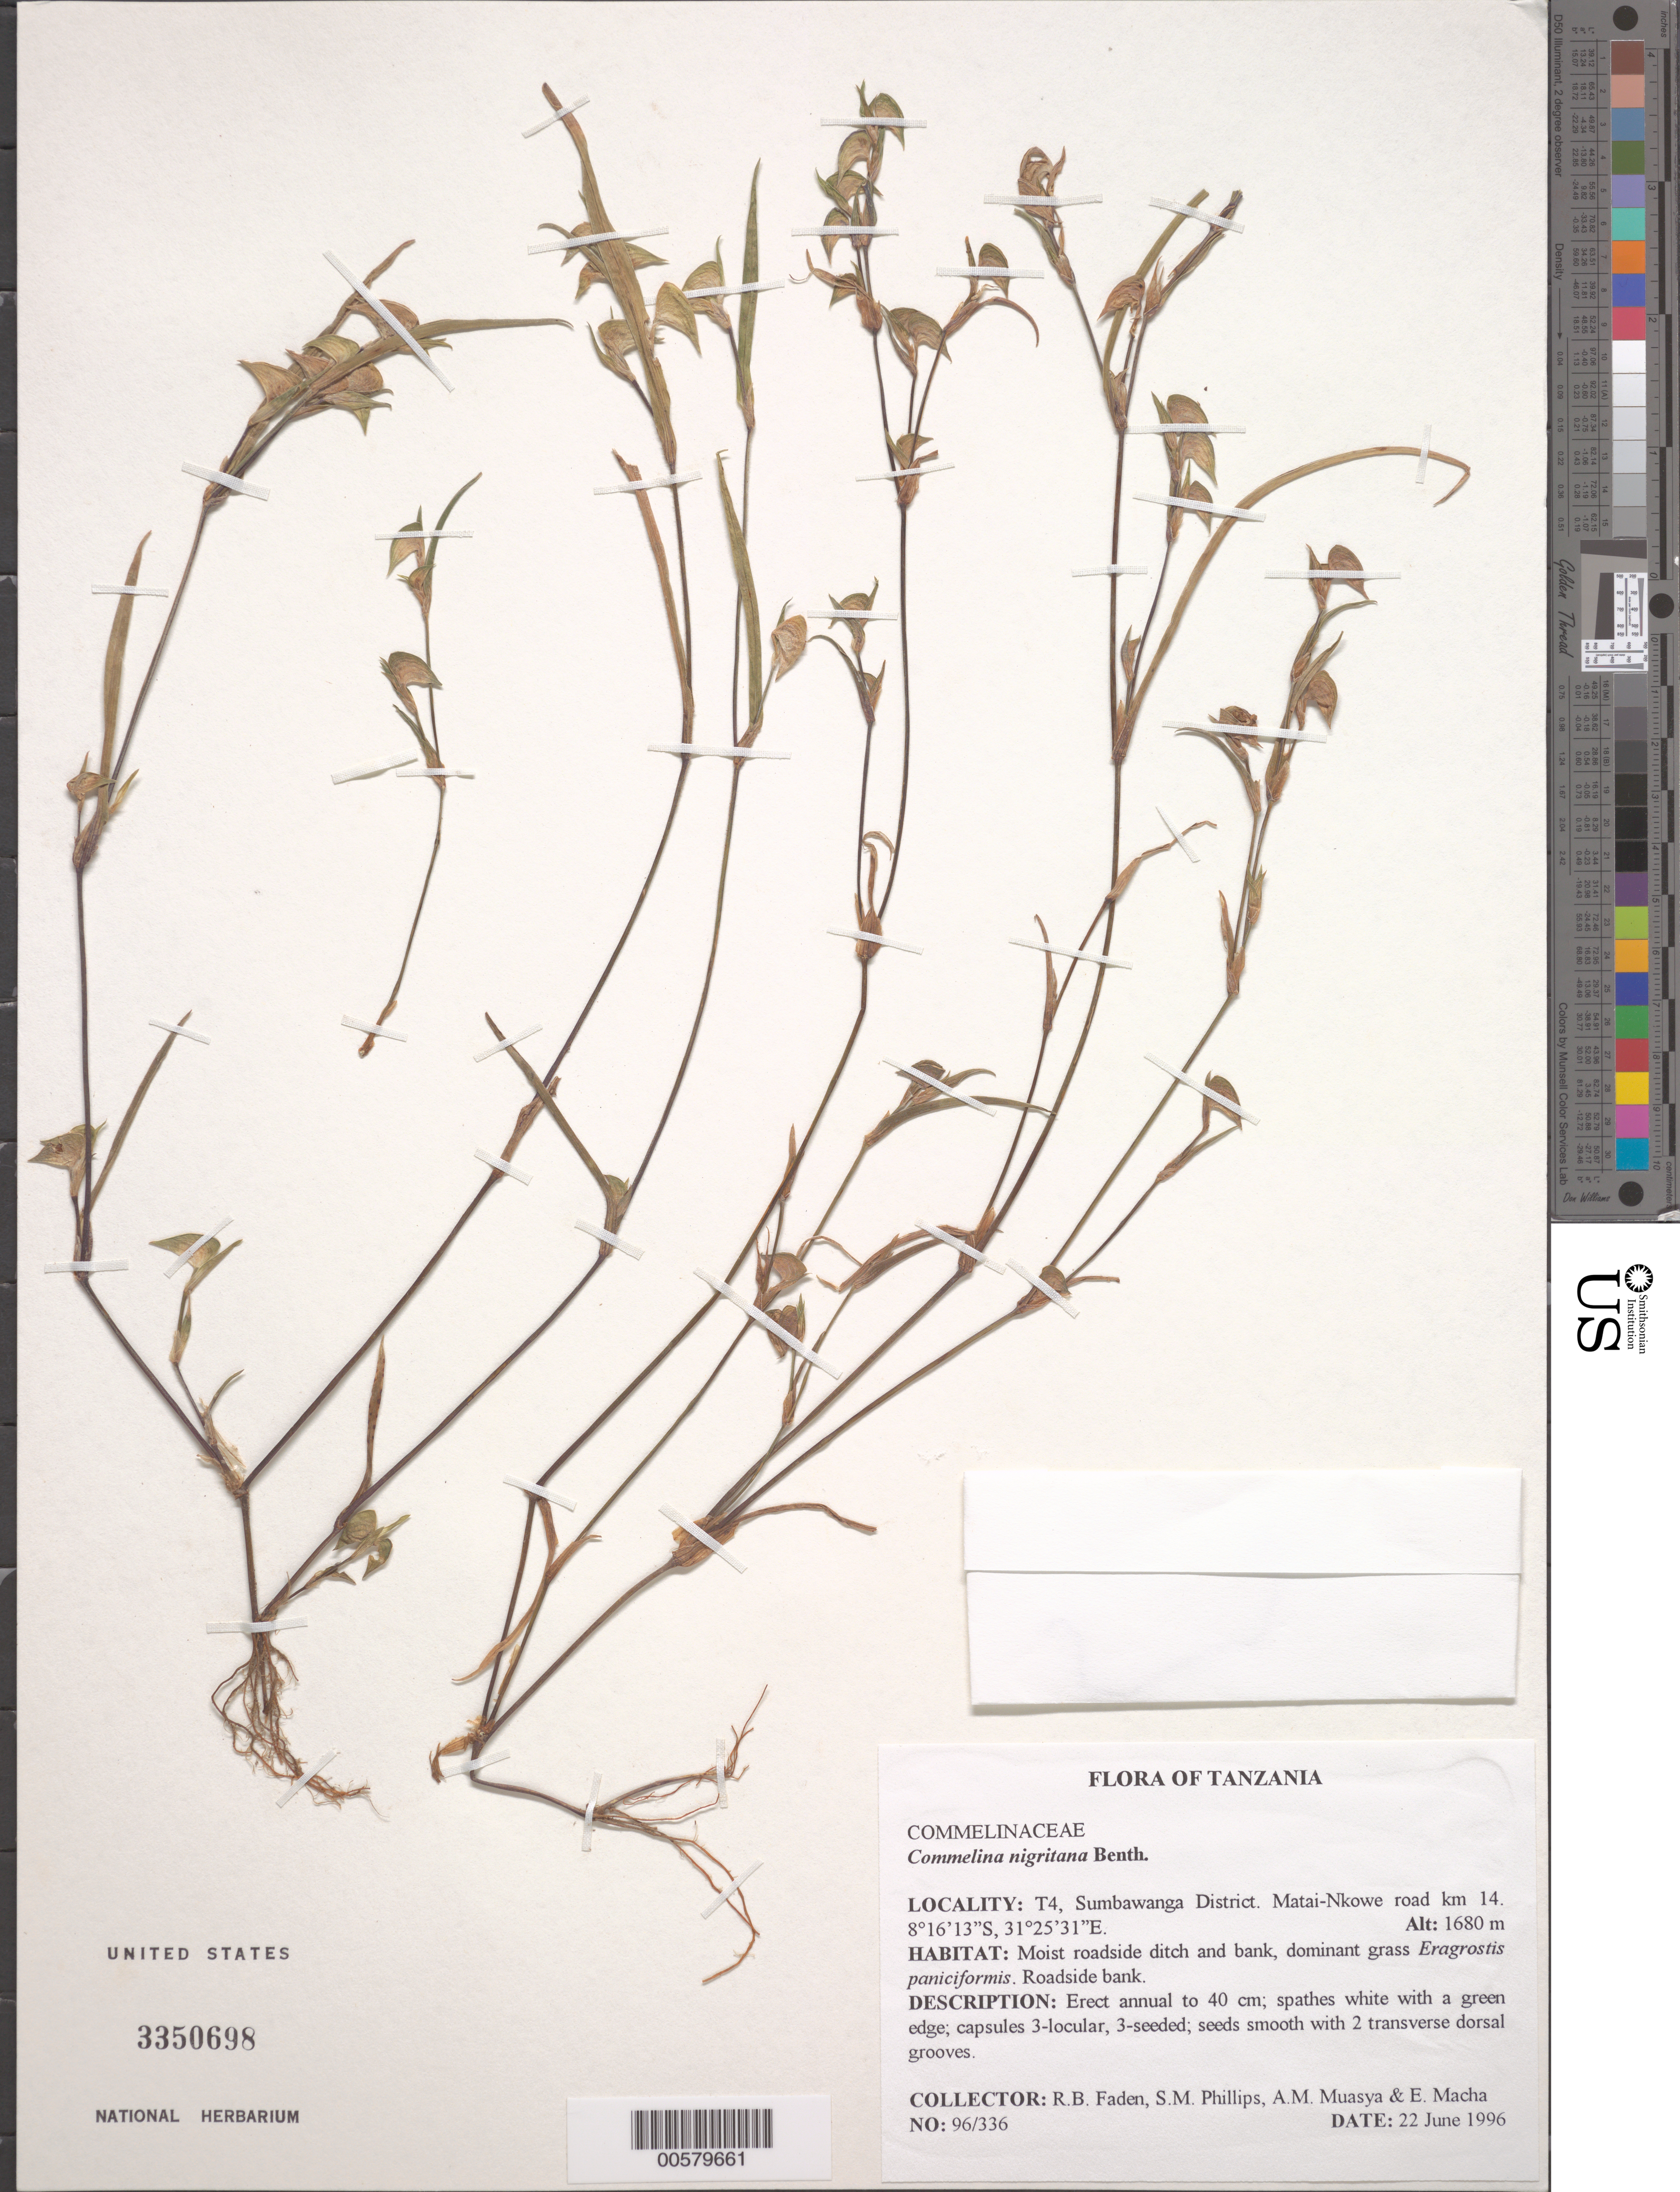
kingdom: Plantae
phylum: Tracheophyta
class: Liliopsida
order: Commelinales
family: Commelinaceae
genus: Commelina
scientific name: Commelina nigritana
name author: Benth.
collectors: R. B. Faden, S. M. Phillips, A. Muasya & E. Macha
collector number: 96/336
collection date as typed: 22 Jun 1996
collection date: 1996-06-22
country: Tanzania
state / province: Rukwa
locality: Sumbawanga dist., matai-nkowe road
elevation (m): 1680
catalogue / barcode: US 3350698